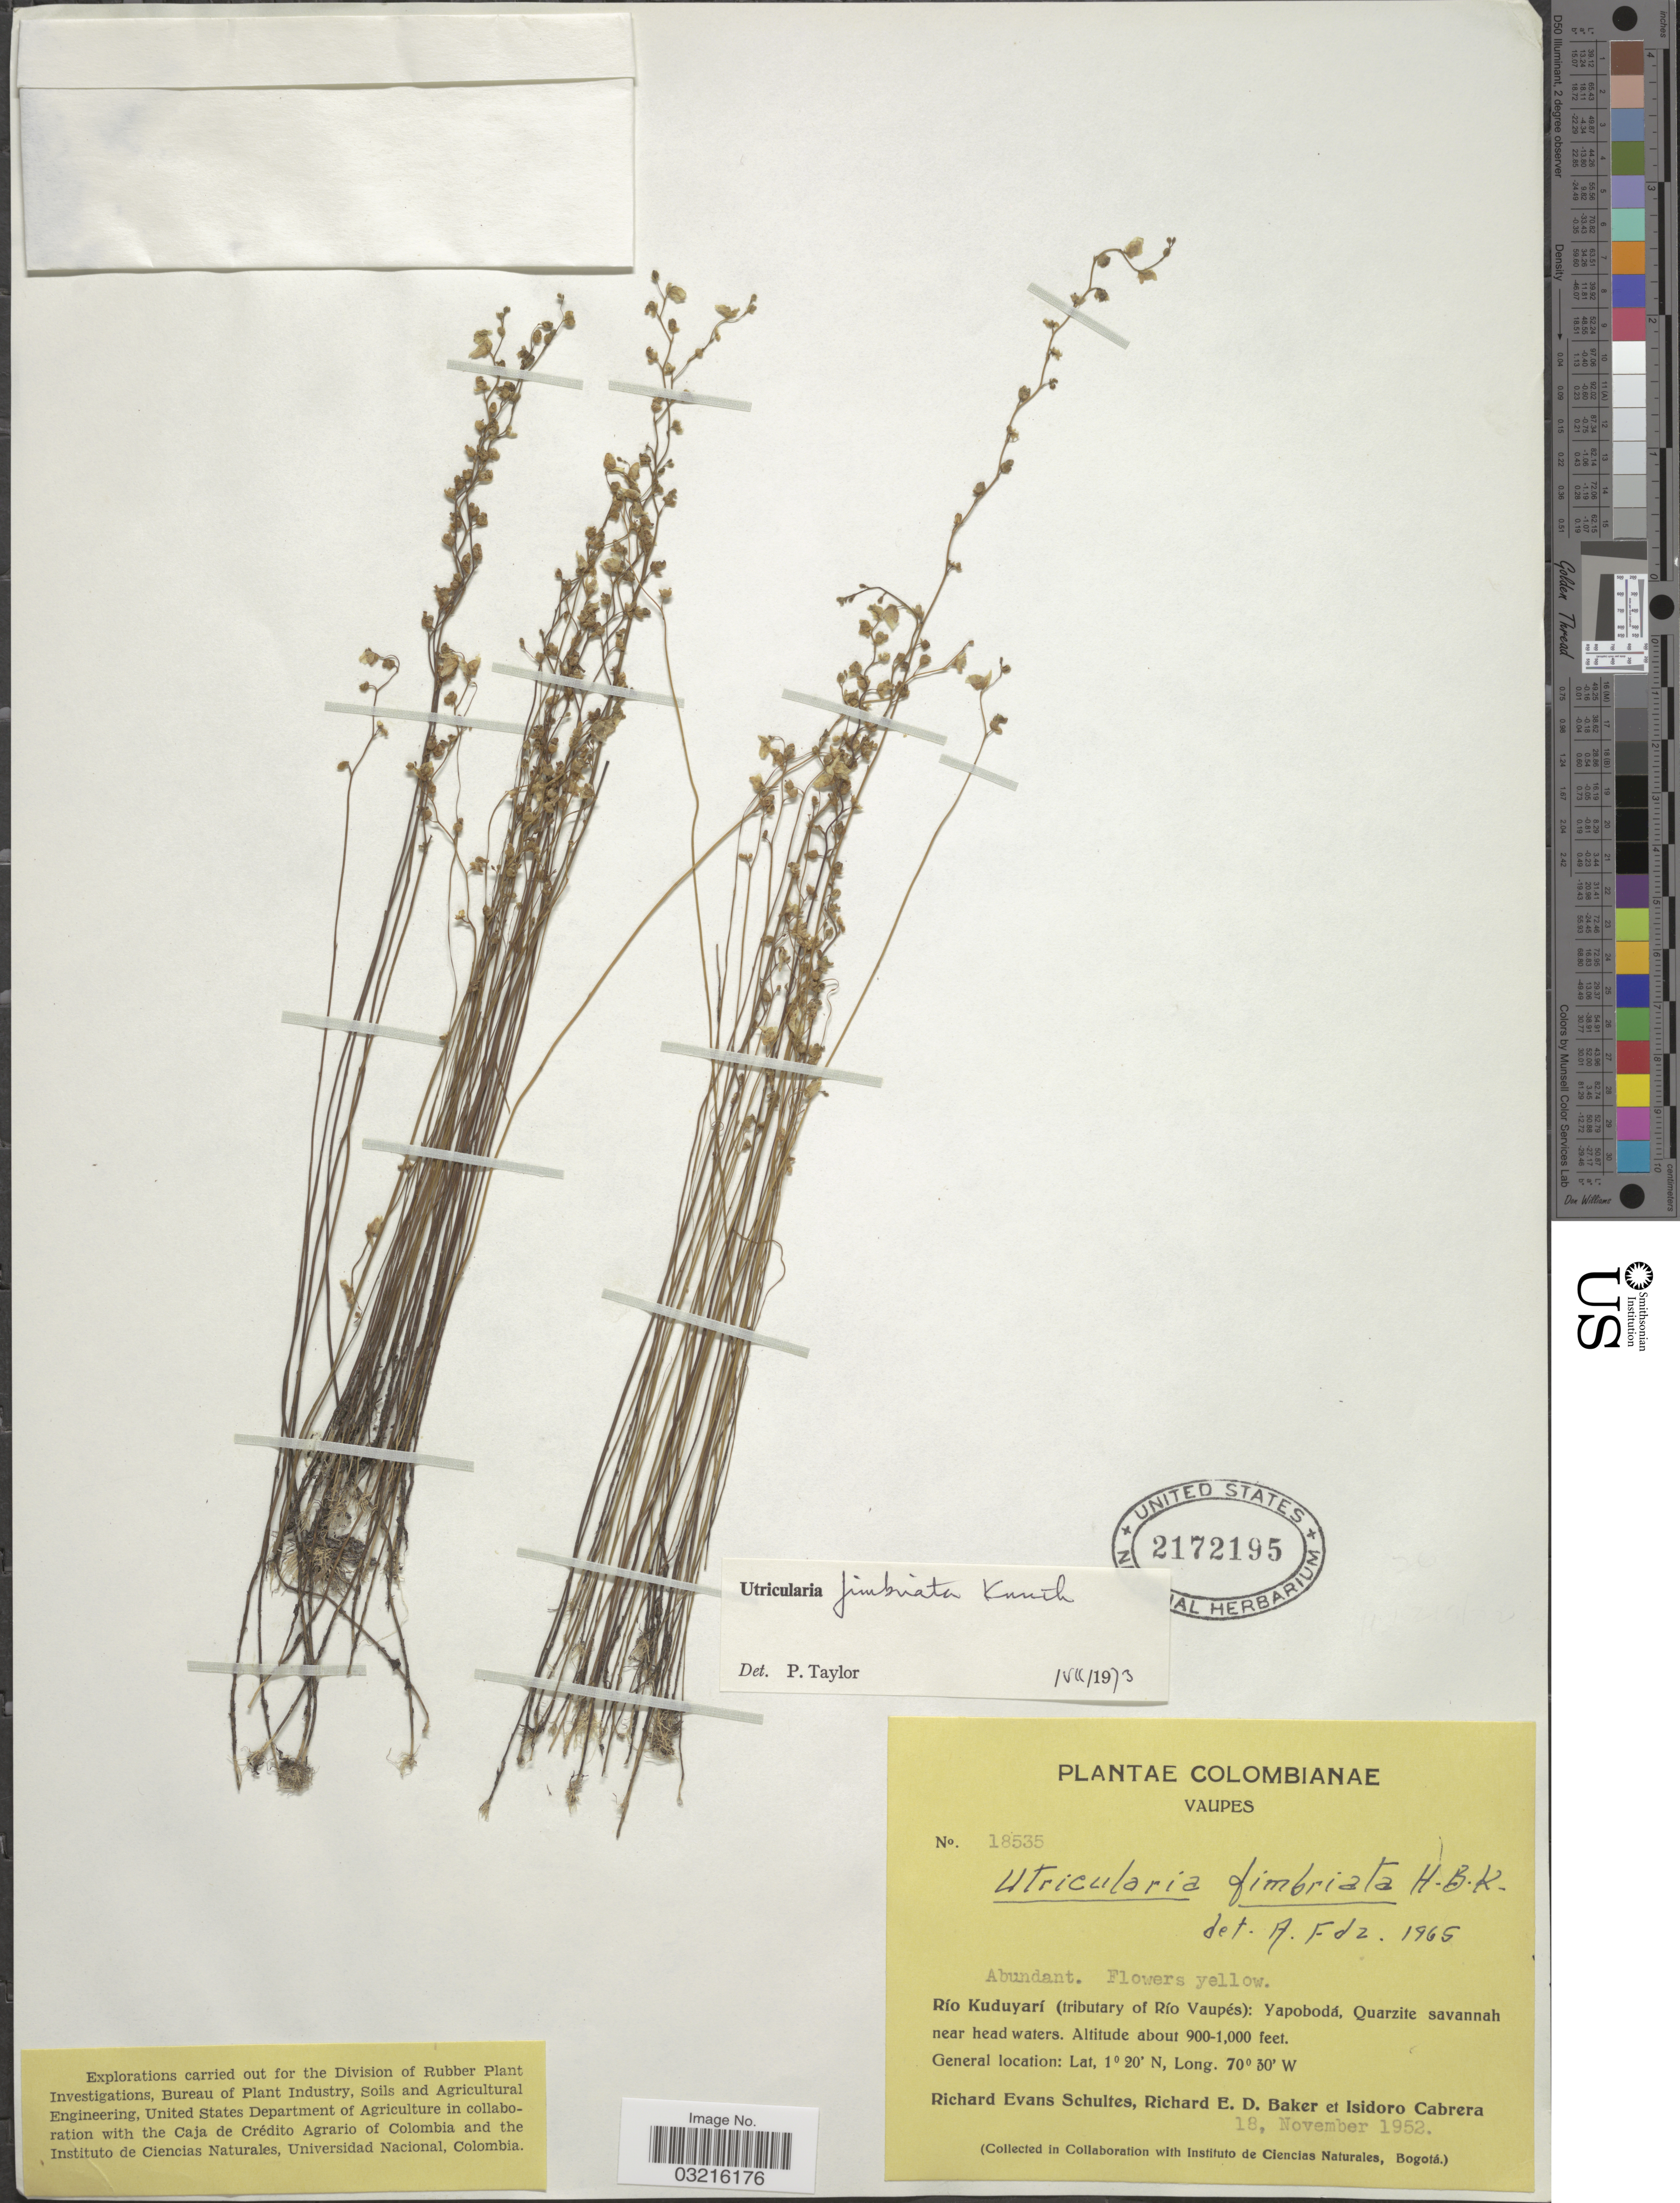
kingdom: Plantae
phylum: Tracheophyta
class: Magnoliopsida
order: Lamiales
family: Lentibulariaceae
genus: Utricularia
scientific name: Utricularia fimbriata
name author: Kunth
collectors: R. E. Schultes, R. E. D. Baker & I. Cabrera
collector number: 18535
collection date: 1952-11-18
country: Colombia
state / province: Vaupés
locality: Río Kuduyarí (tributary of Río Vaupés): Yapobodà, Quartzite savannah near head waters.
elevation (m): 274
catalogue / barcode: US 2172195